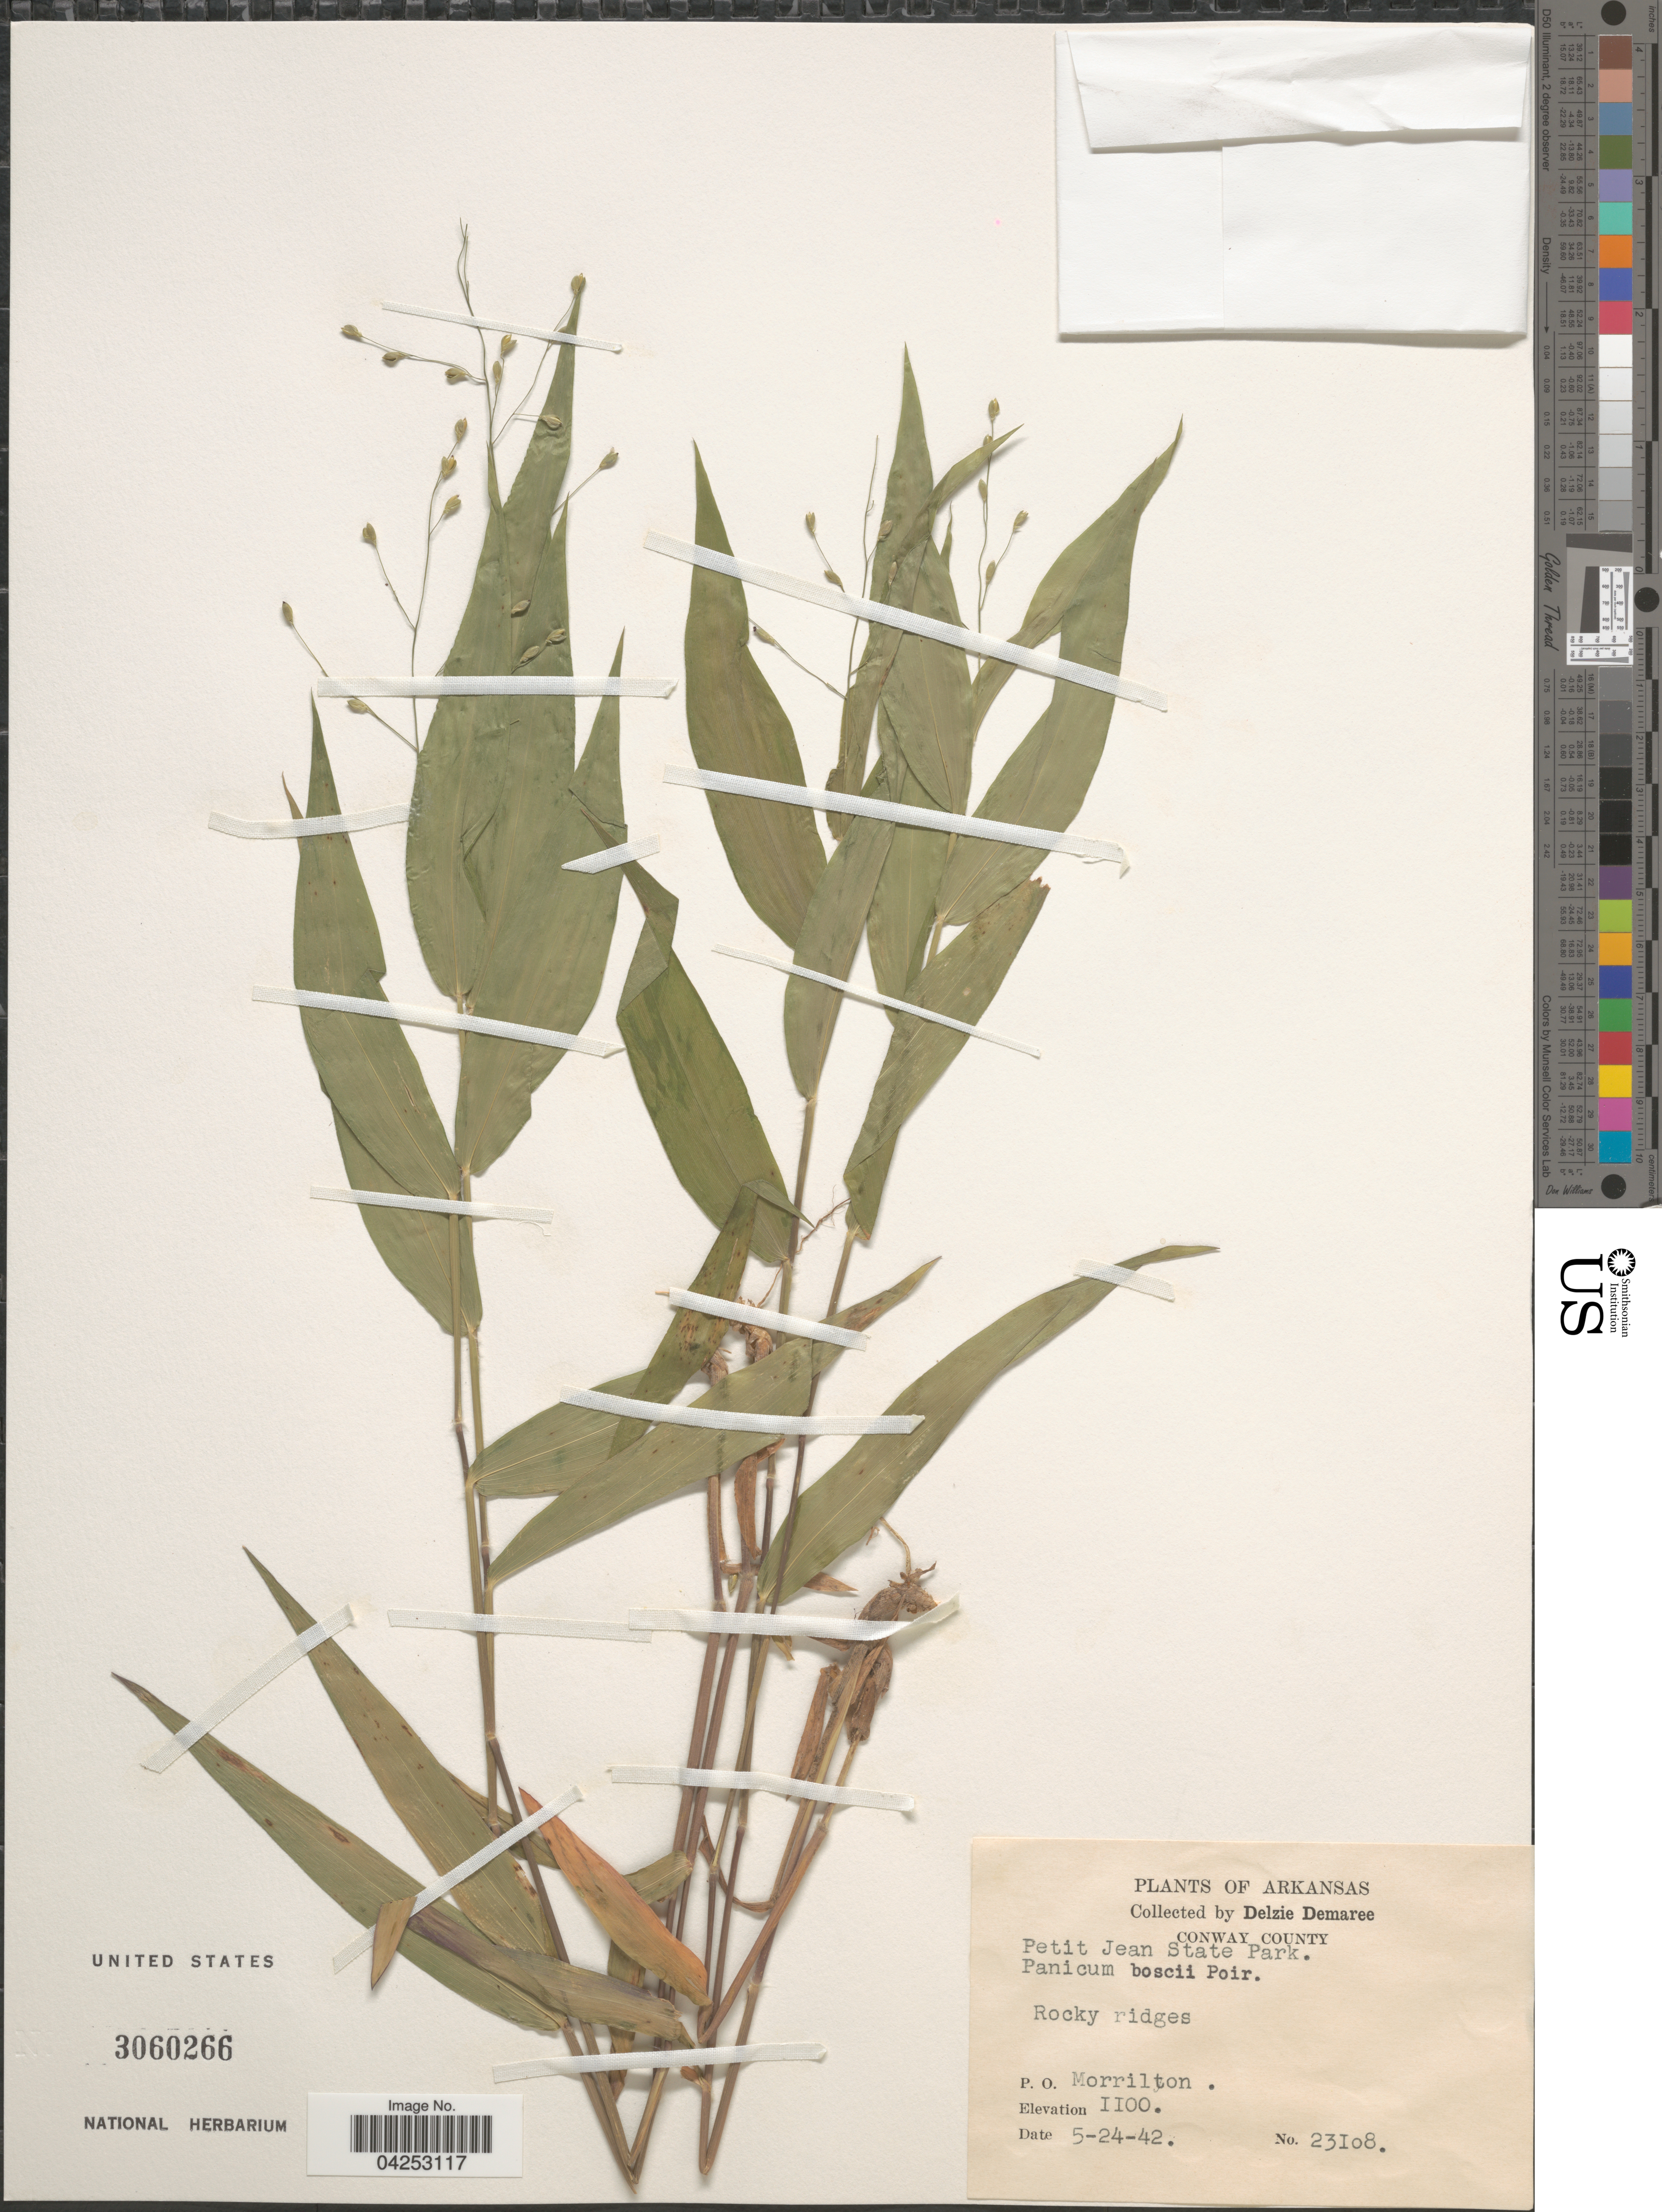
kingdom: Plantae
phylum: Tracheophyta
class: Liliopsida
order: Poales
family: Poaceae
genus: Dichanthelium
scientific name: Dichanthelium boscii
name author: (Poir.) Gould & C.A. Clark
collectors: D. Demaree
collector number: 23108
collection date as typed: Transcribed d/m/y: 24/5/42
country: United States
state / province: Arkansas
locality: Conway County. Petit Jean State Park. Rocky ridges. P. O. Morrilton.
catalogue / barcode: US 3060266